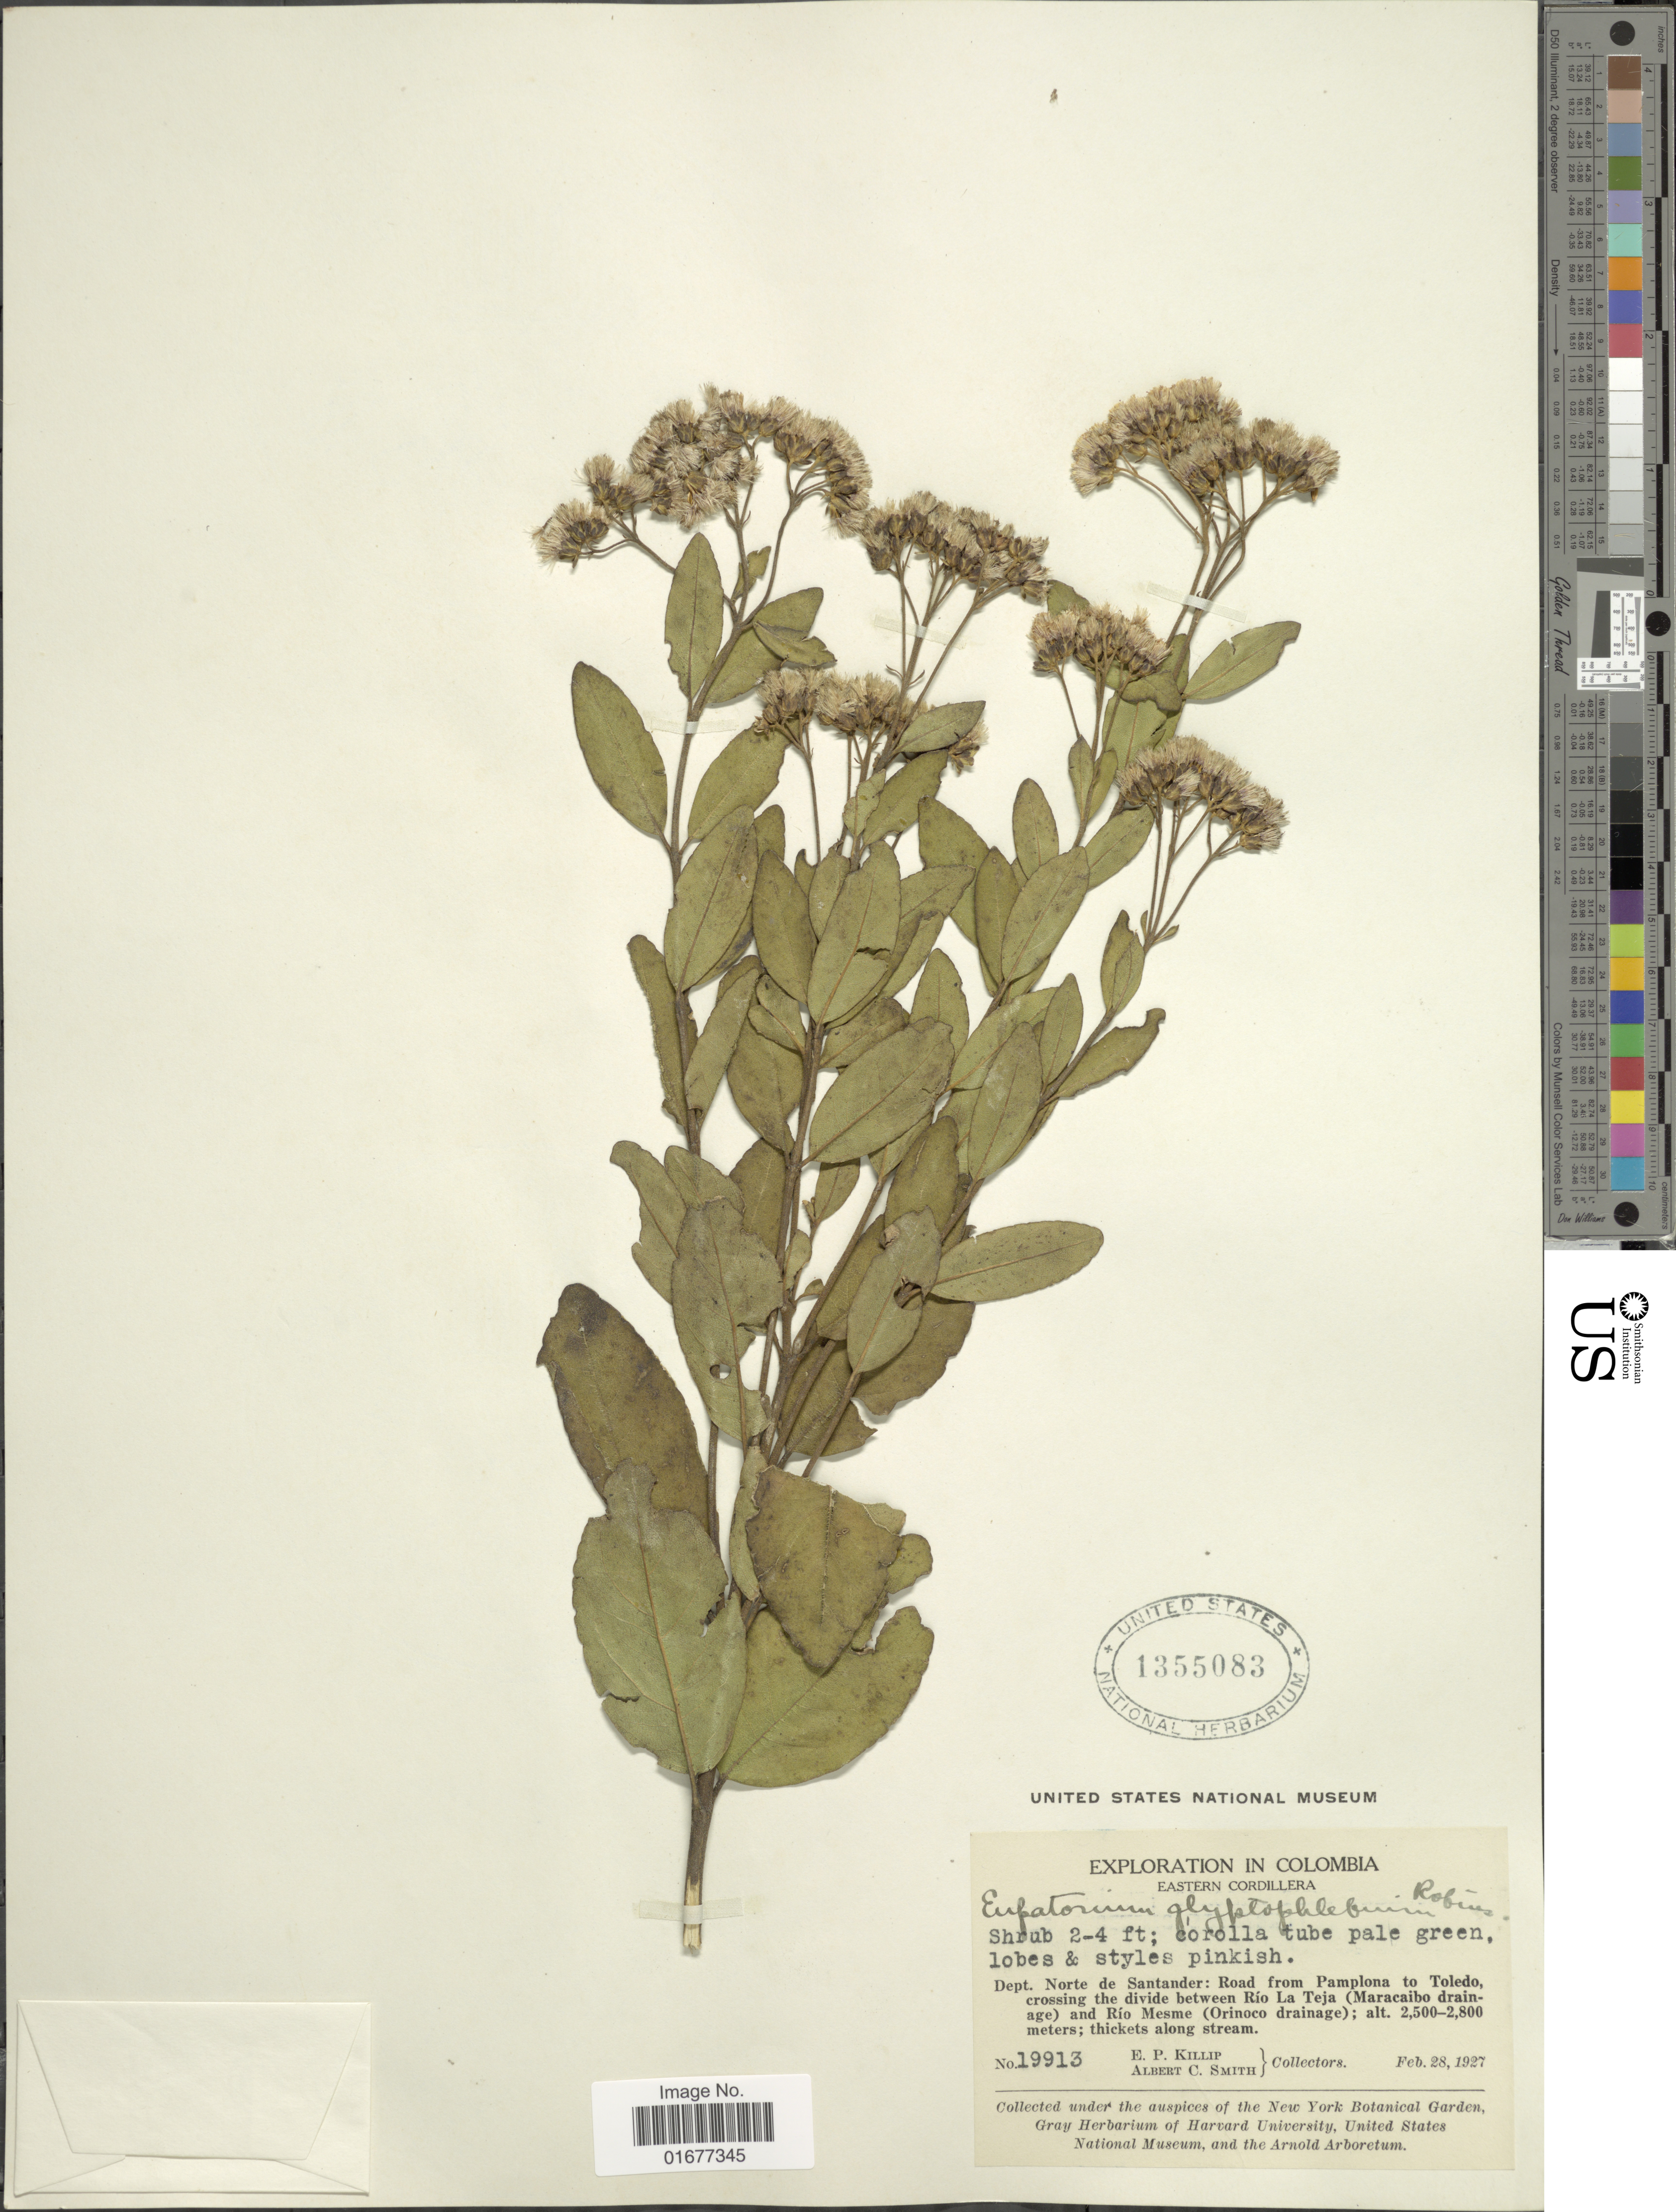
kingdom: Plantae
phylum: Tracheophyta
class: Magnoliopsida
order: Asterales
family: Asteraceae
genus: Ageratina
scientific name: Ageratina glyptophlebia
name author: (B.L. Rob.) R.M. King & H. Rob.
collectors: E. P. Killip & A. C. Smith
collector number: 19913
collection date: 1927-02-28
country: Colombia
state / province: Norte de Santander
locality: Road from Pamplona to Toledo, crossing the divide between Rio La Teja (Maracaibo drainage) and Rio Mesme (Orinoco drainage)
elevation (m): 2500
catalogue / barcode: US 1355083